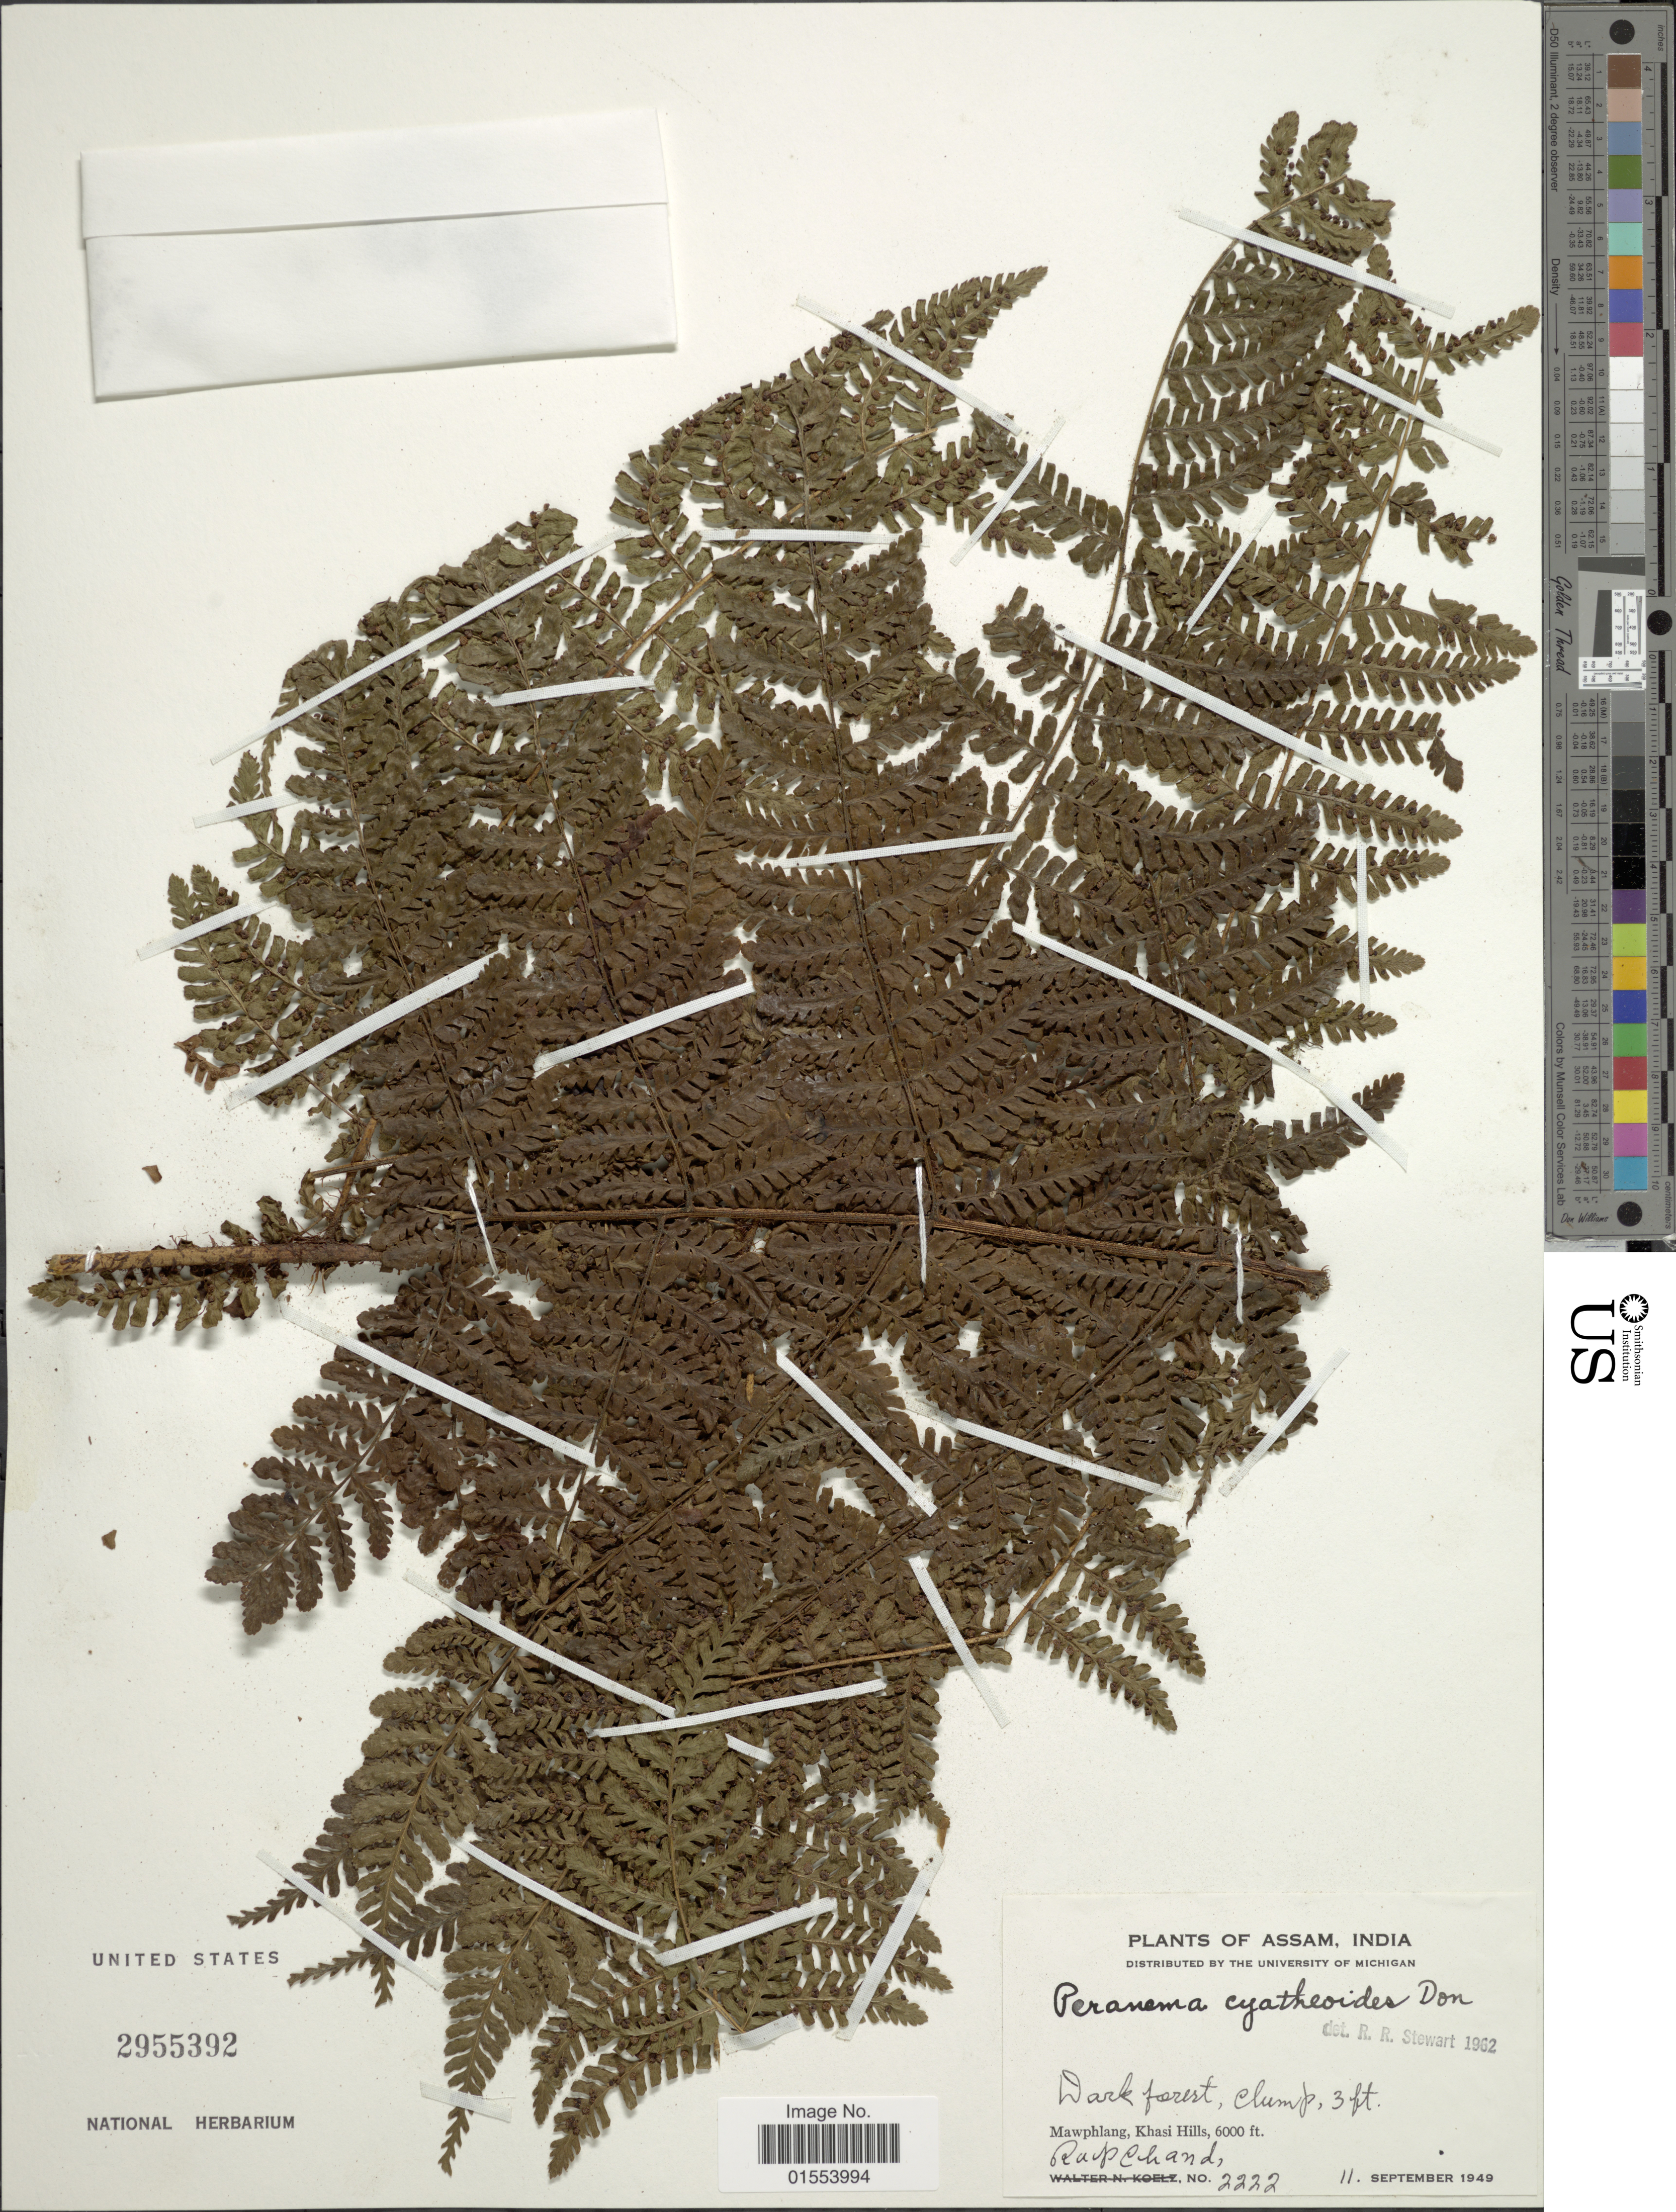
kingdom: Plantae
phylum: Tracheophyta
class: Polypodiopsida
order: Polypodiales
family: Dryopteridaceae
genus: Dryopteris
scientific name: Dryopteris cyatheoides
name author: (Kaulf.) Kuntze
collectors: T. R. Chand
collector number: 2222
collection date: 1949-09-11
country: India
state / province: Meghalaya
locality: Assam, India. Mawphlang, Khasi Hills.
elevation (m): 1829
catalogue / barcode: US 2955392